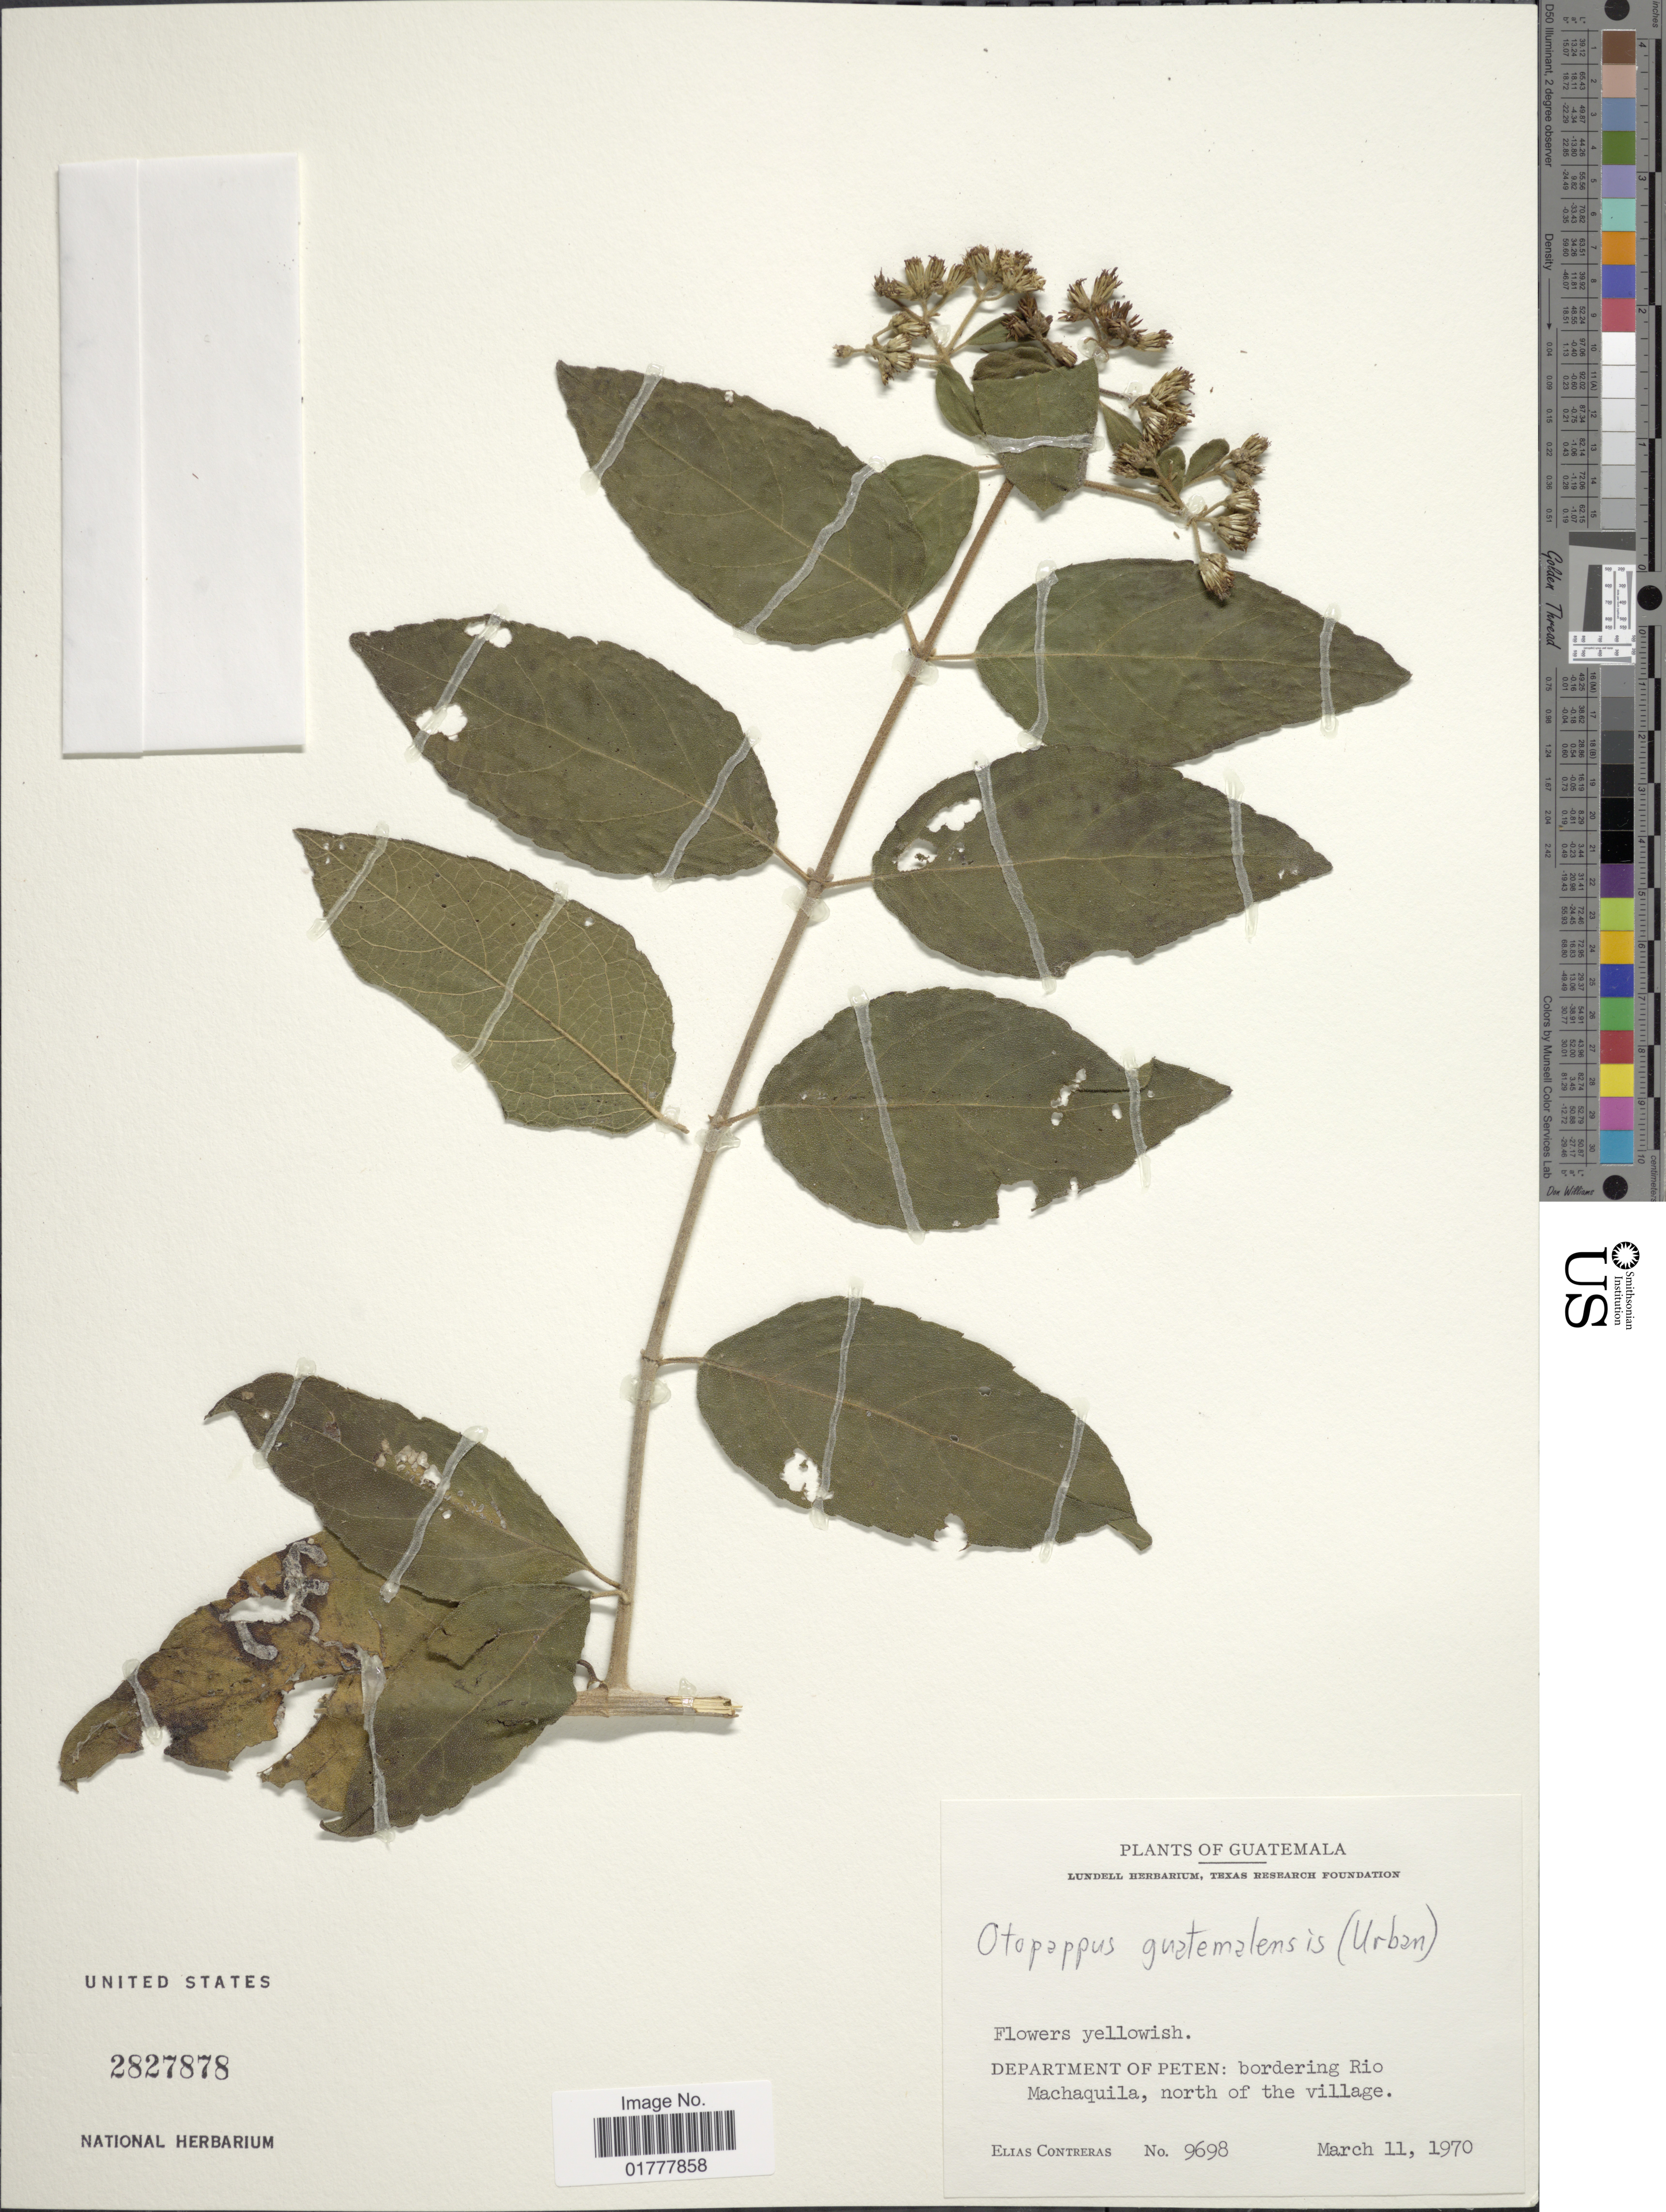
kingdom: Plantae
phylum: Tracheophyta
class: Magnoliopsida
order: Asterales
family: Asteraceae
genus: Otopappus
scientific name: Otopappus guatemalensis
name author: (Urb.) R.L. Hartm. & Steussy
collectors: E. Contreras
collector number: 9698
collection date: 1970-03-11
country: Guatemala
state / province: El Petén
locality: Department of Peten: bordering Rio Machaquila, north of tje village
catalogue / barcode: US 2827878